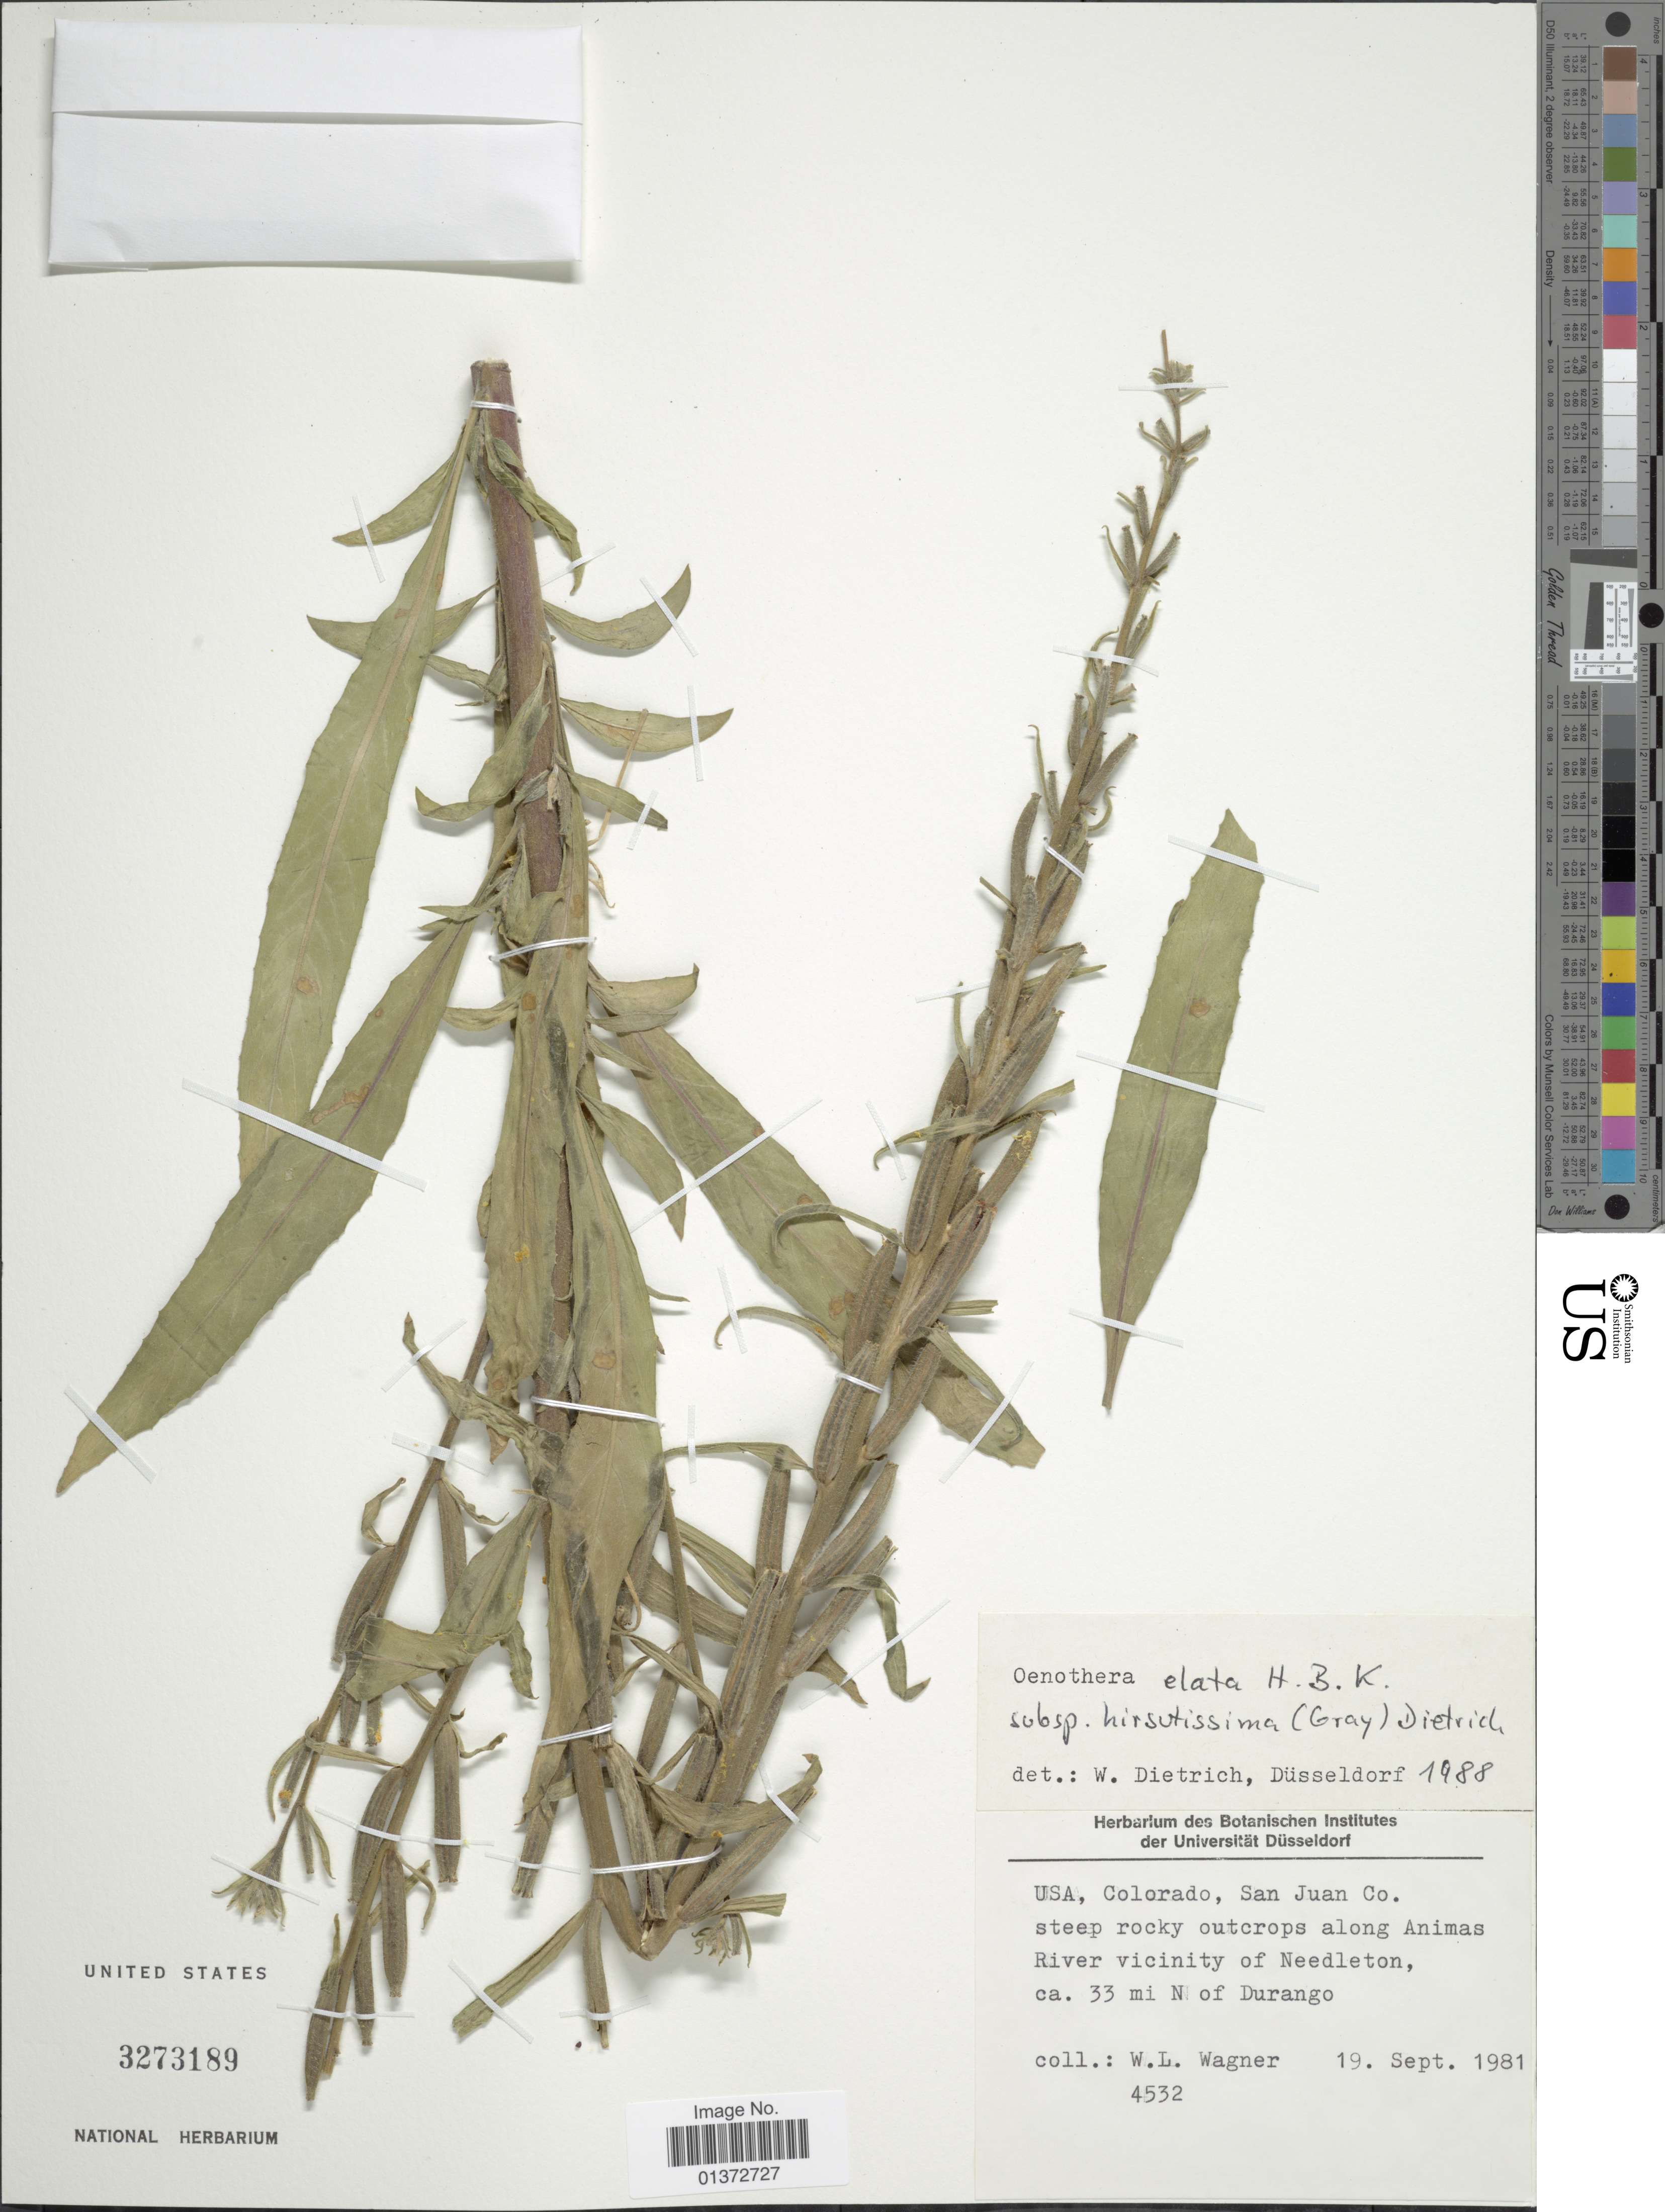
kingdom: Plantae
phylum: Tracheophyta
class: Magnoliopsida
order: Myrtales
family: Onagraceae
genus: Oenothera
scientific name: Oenothera elata subsp. hirsutissima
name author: (A. Gray ex S. Watson) W. Dietr.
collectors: W. L. Wagner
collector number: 4532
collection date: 1981-09-19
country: United States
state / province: Colorado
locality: San Juan Co, steepy rocky outcrops along Animas River vicinity of Needleton, ca. 33 mi N of Durango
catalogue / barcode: US 3273189